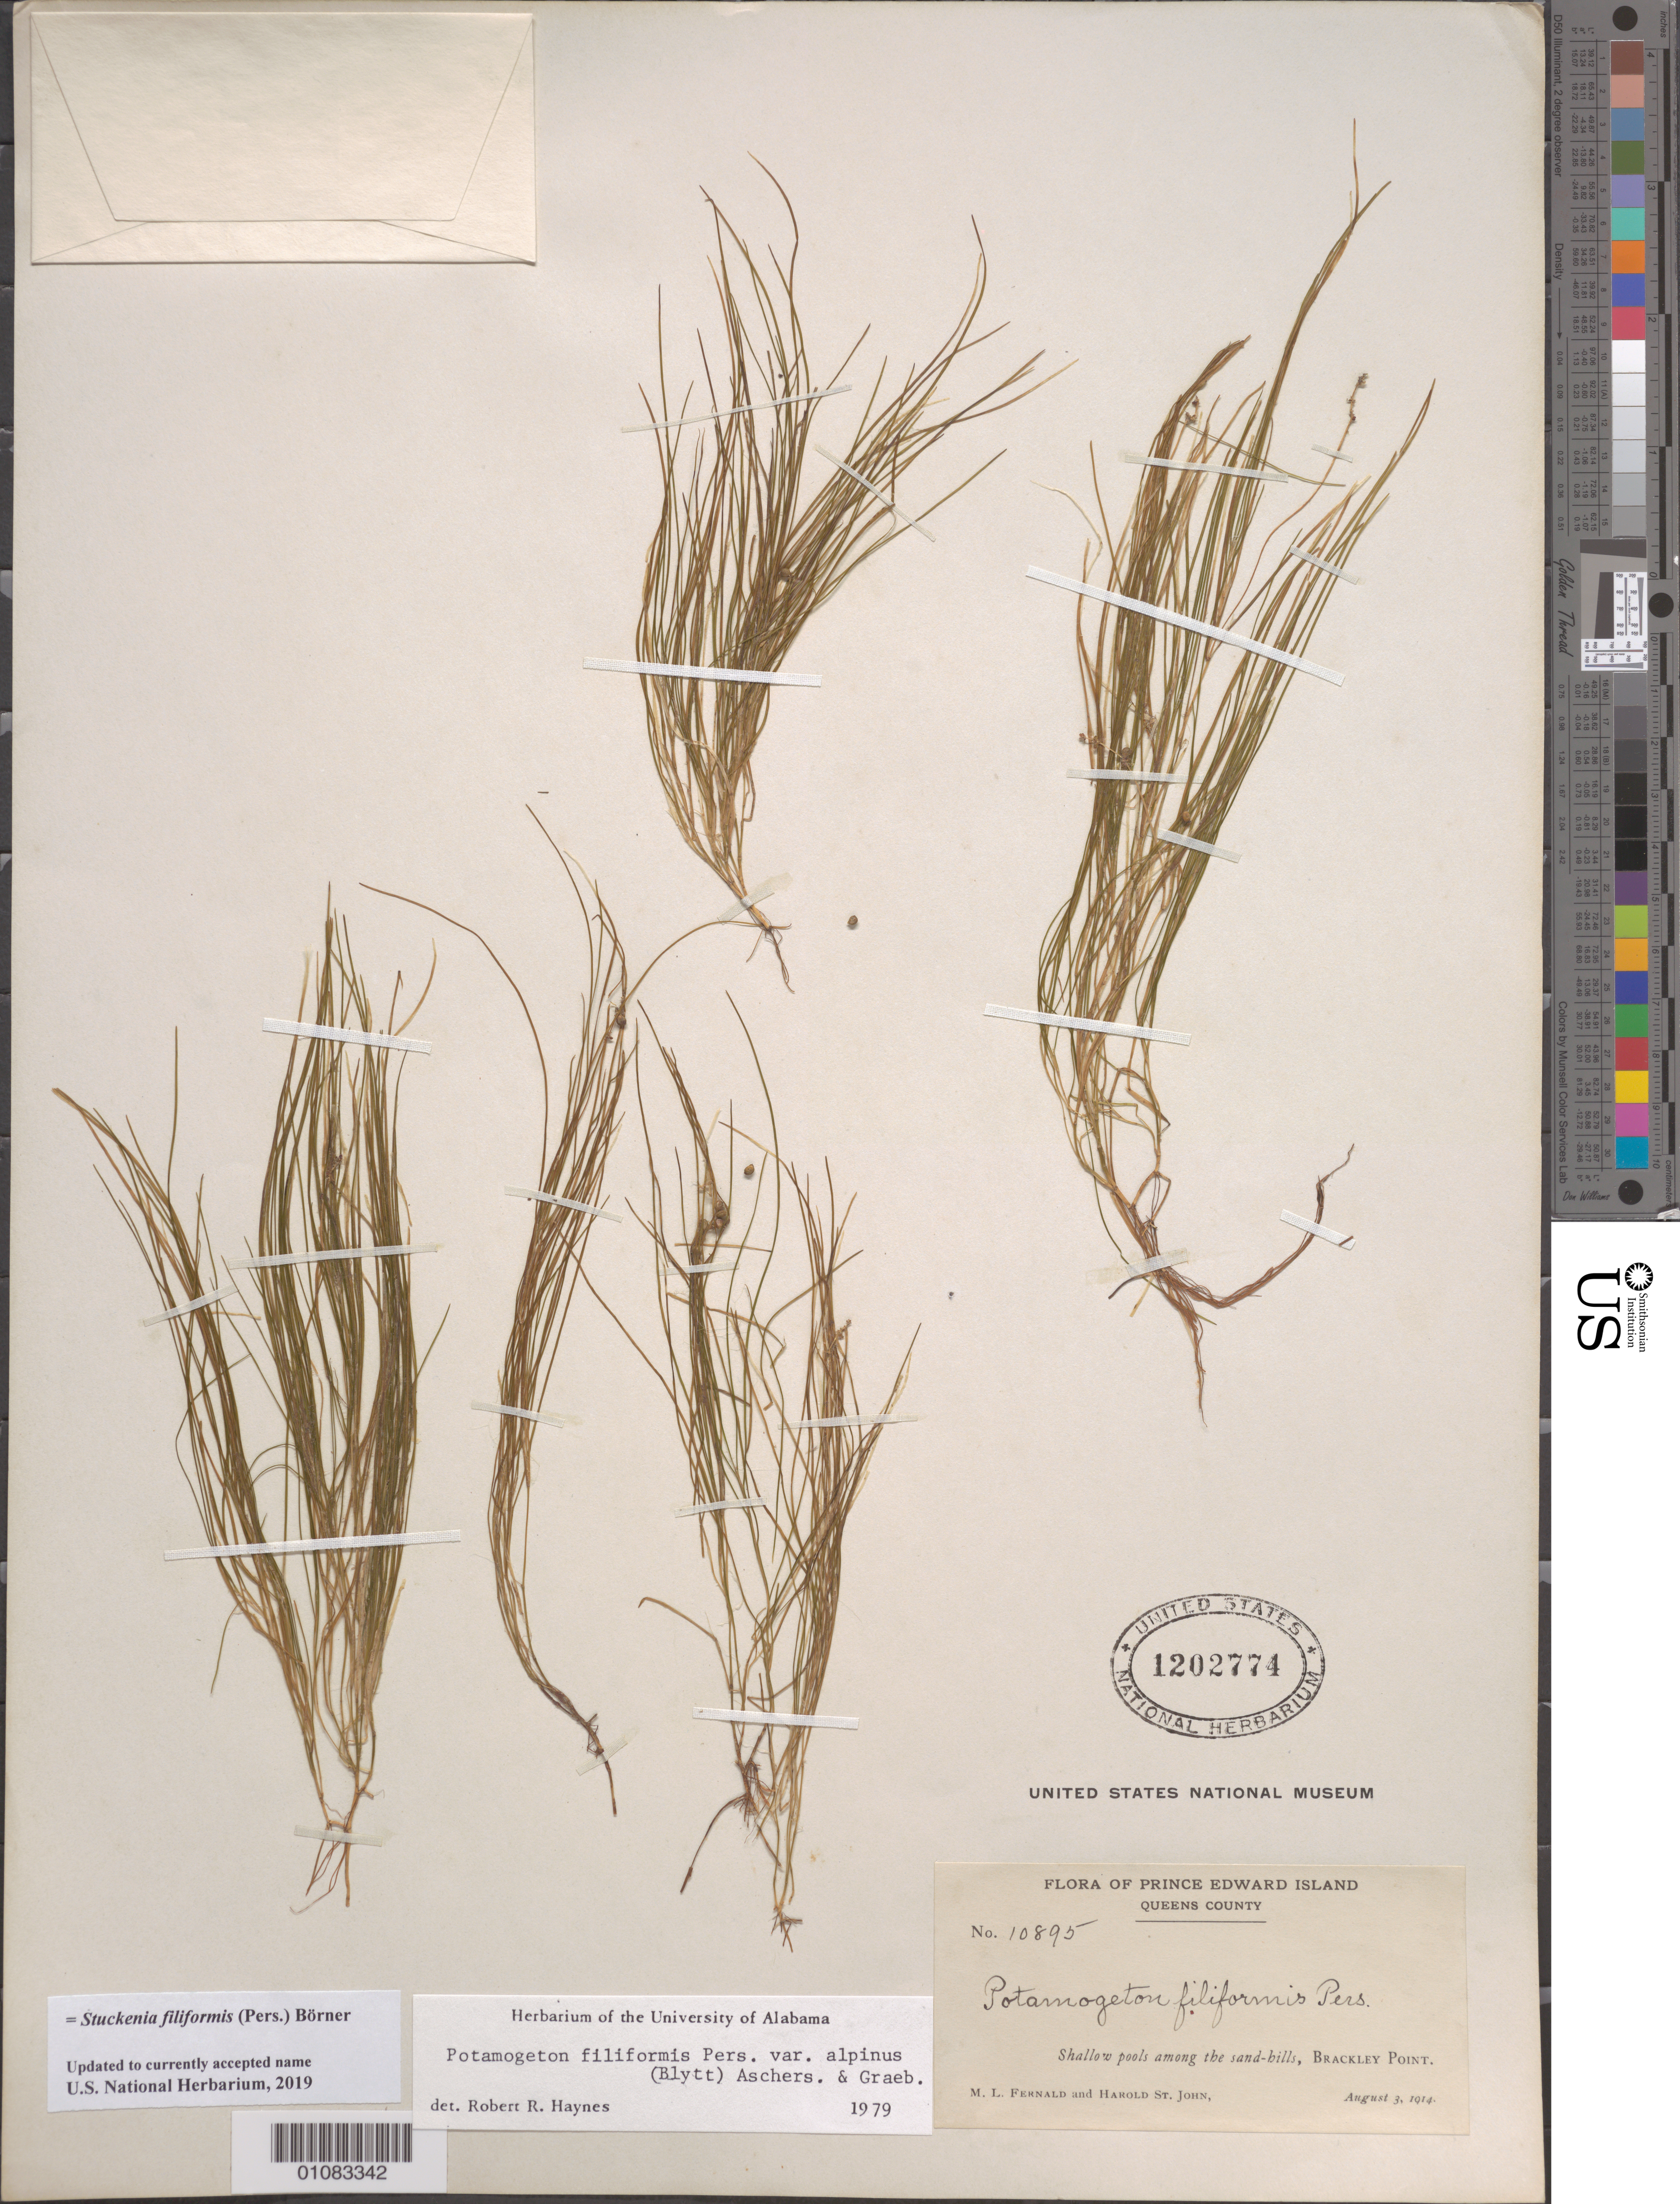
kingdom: Plantae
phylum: Tracheophyta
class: Liliopsida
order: Alismatales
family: Potamogetonaceae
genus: Stuckenia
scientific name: Stuckenia filiformis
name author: (Pers.) Börner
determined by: Strong, Mark T., (BOT), Smithsonian Institution - National Museum of Natural History (UNITED STATES)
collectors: M. L. Fernald & H. St. John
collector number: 10895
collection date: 1914-08-03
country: Canada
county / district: Queens County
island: Prince Edward Island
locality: Brackley Point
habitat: Shallow pools among the sand- bills.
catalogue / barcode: US 1202774